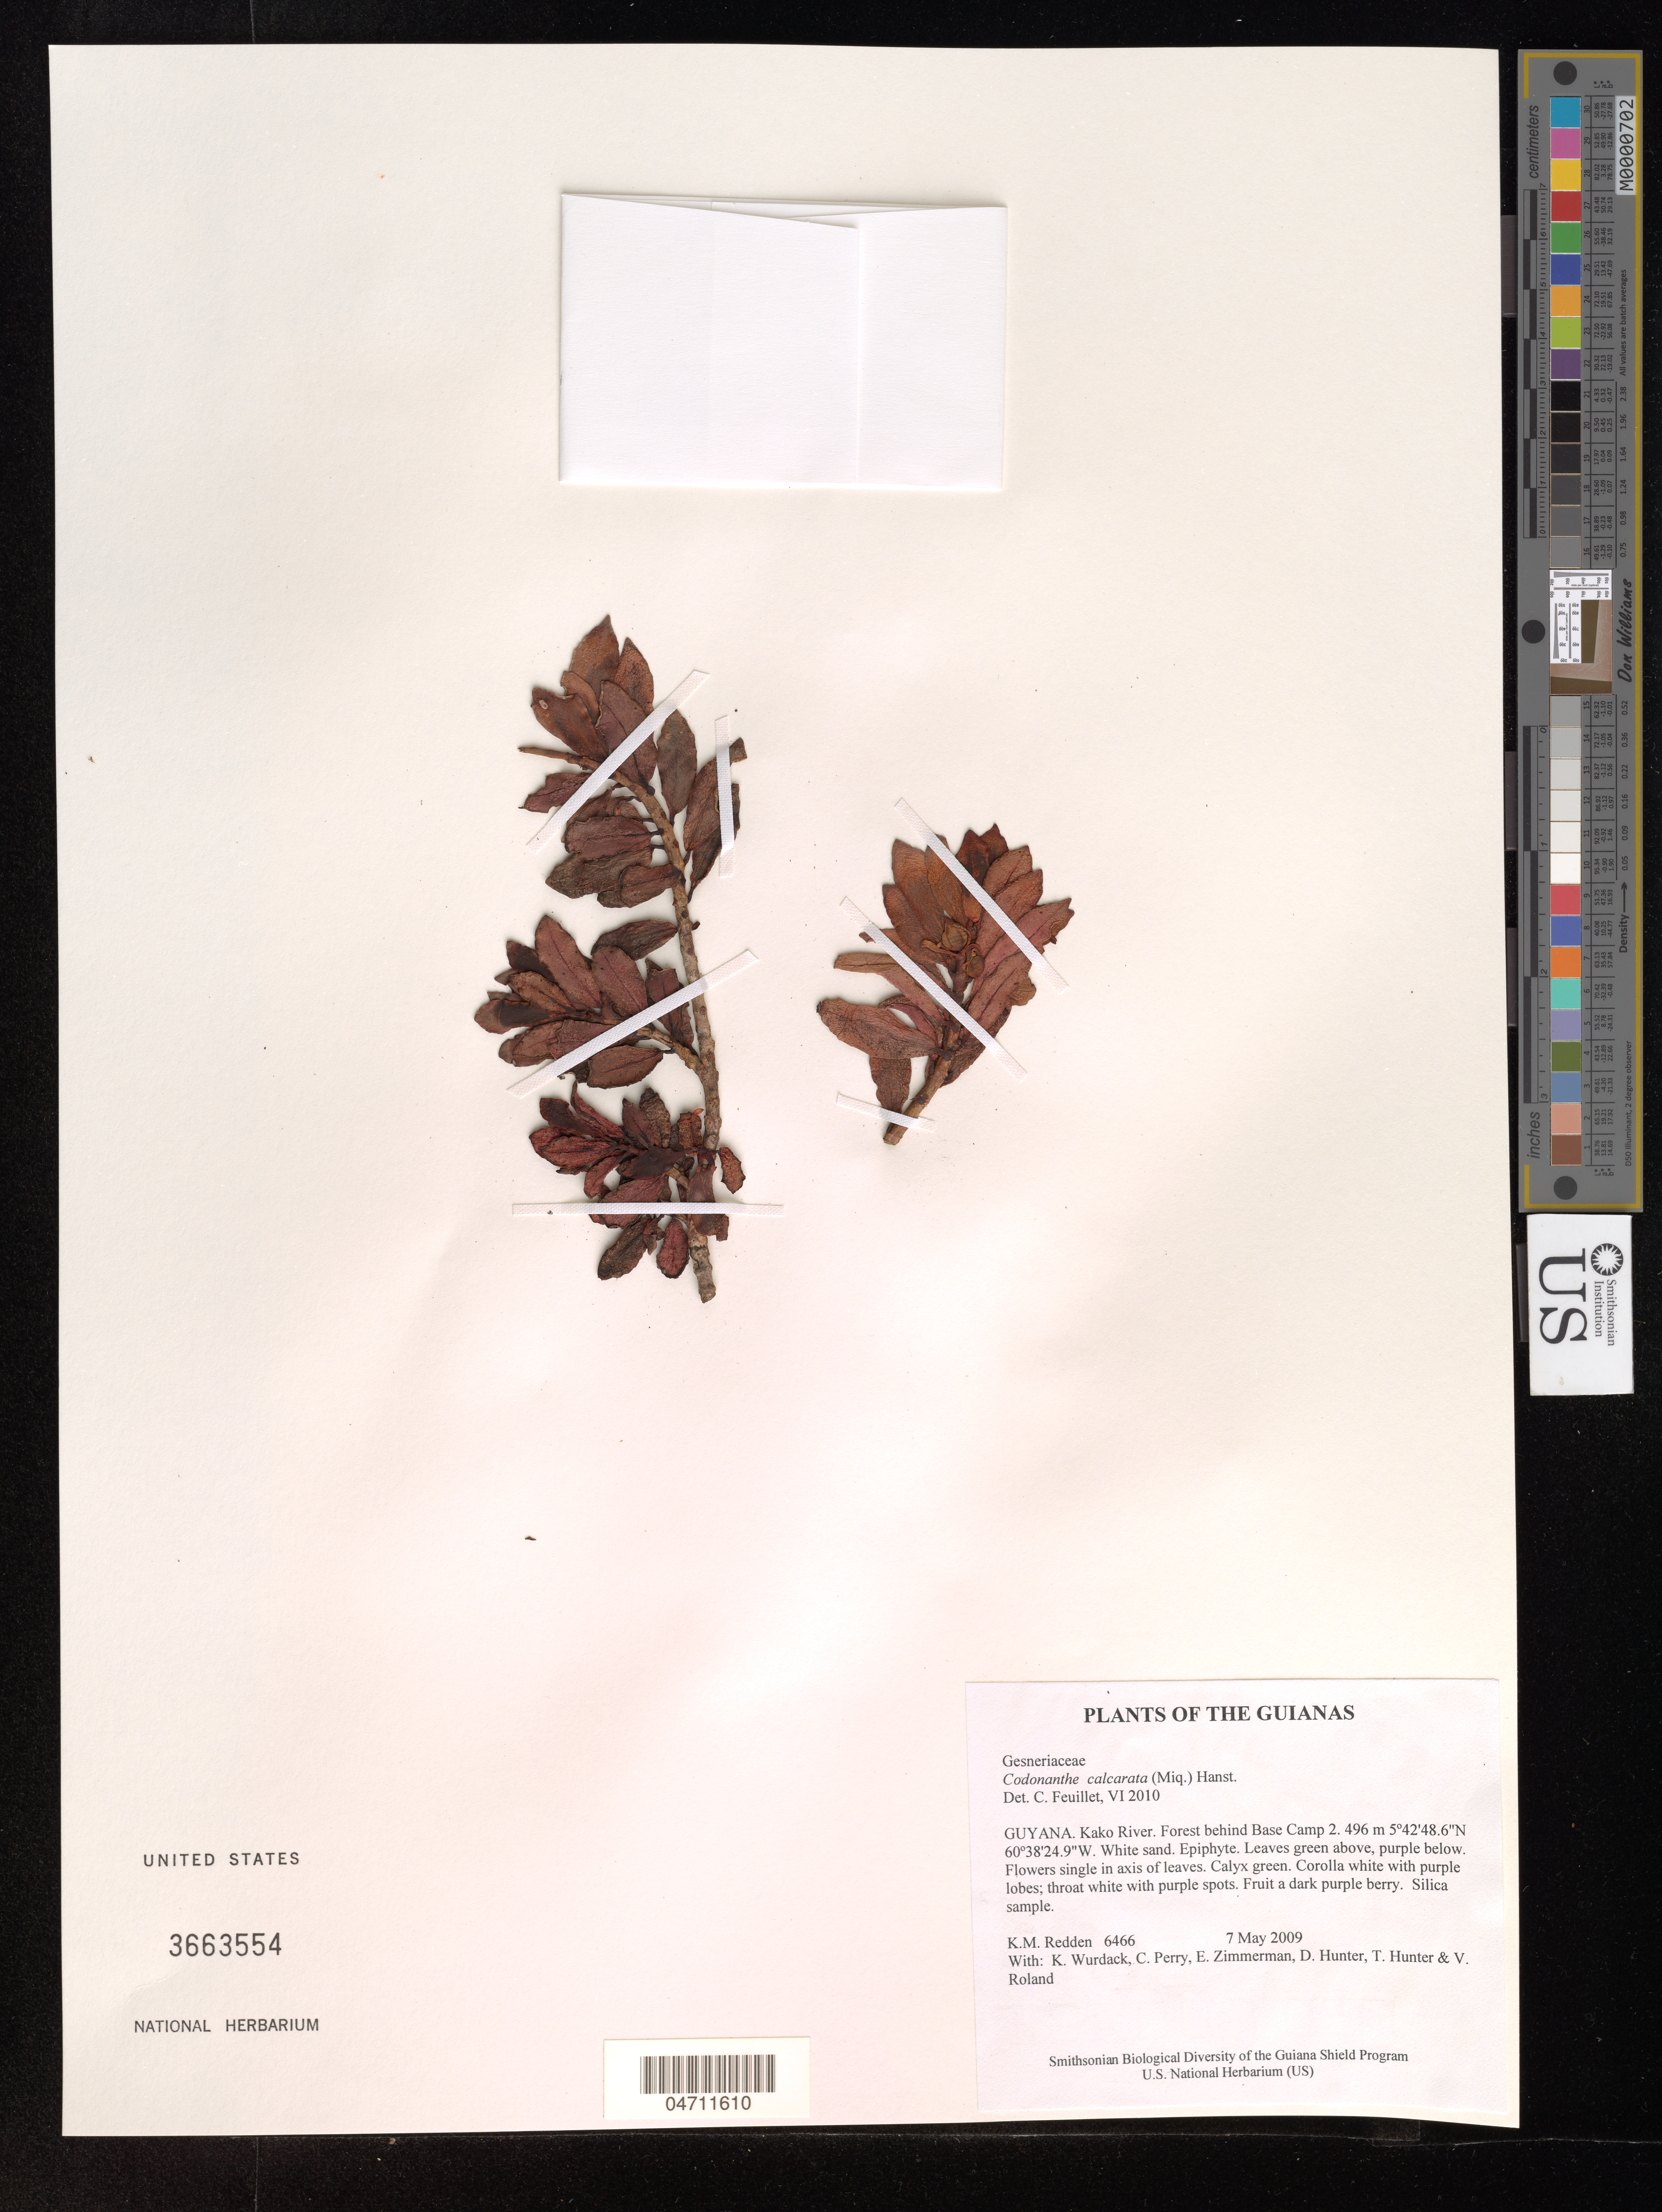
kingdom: Plantae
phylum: Tracheophyta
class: Magnoliopsida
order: Lamiales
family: Gesneriaceae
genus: Codonanthopsis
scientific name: Codonanthopsis calcarata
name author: (Miq.) Chautems & Mat.Perret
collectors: K. M. Redden, K. Wurdack, C. Perry, E. Zimmerman, D. Hunter, T. Hunter & V. Roland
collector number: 6466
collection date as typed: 7 May 2009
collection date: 2009-05-07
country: Guyana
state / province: Cuyuni-Mazaruni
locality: Kako River. Forest behind Base Camp 2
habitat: White sand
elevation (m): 496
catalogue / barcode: US 3663554